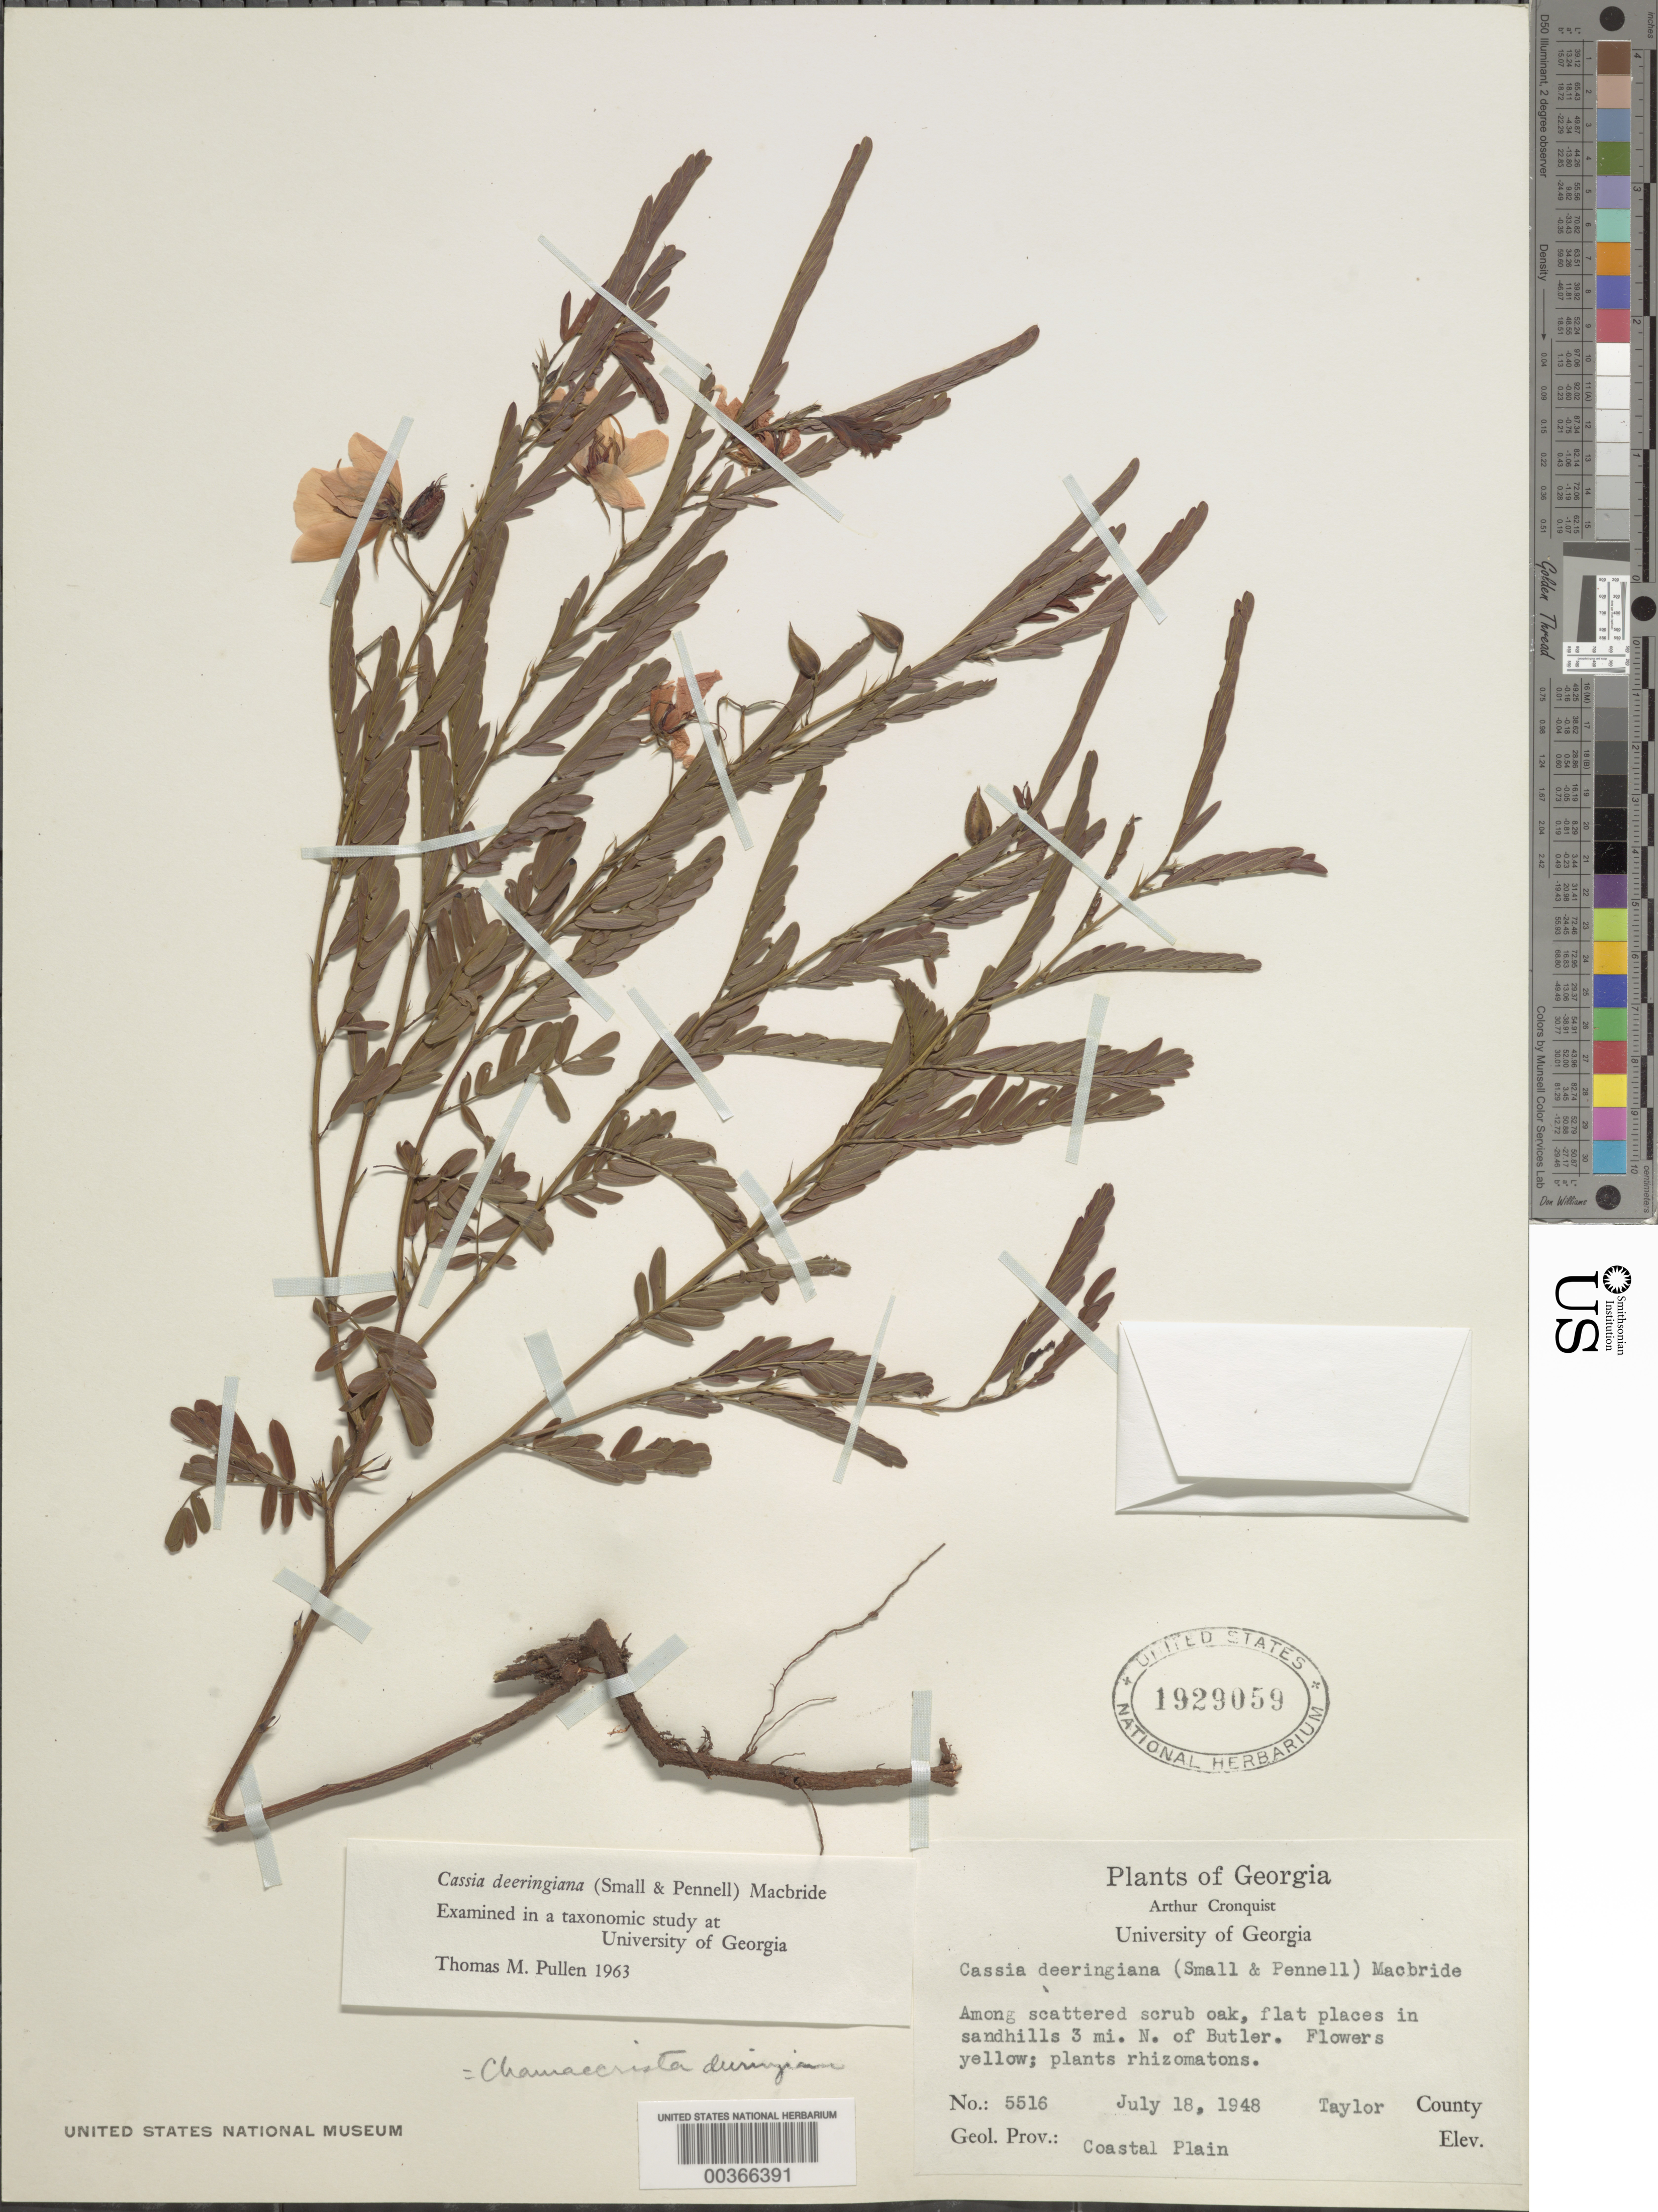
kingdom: Plantae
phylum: Tracheophyta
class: Magnoliopsida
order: Fabales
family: Fabaceae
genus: Chamaecrista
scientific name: Chamaecrista deeringiana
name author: (Pennell) Small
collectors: A. J. Cronquist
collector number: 5516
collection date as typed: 18 Jul 1948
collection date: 1948-07-18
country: United States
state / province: Georgia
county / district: Taylor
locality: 3 mi n of butlermmaock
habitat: Flat places in sandhills; coastal plain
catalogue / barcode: US 1929059